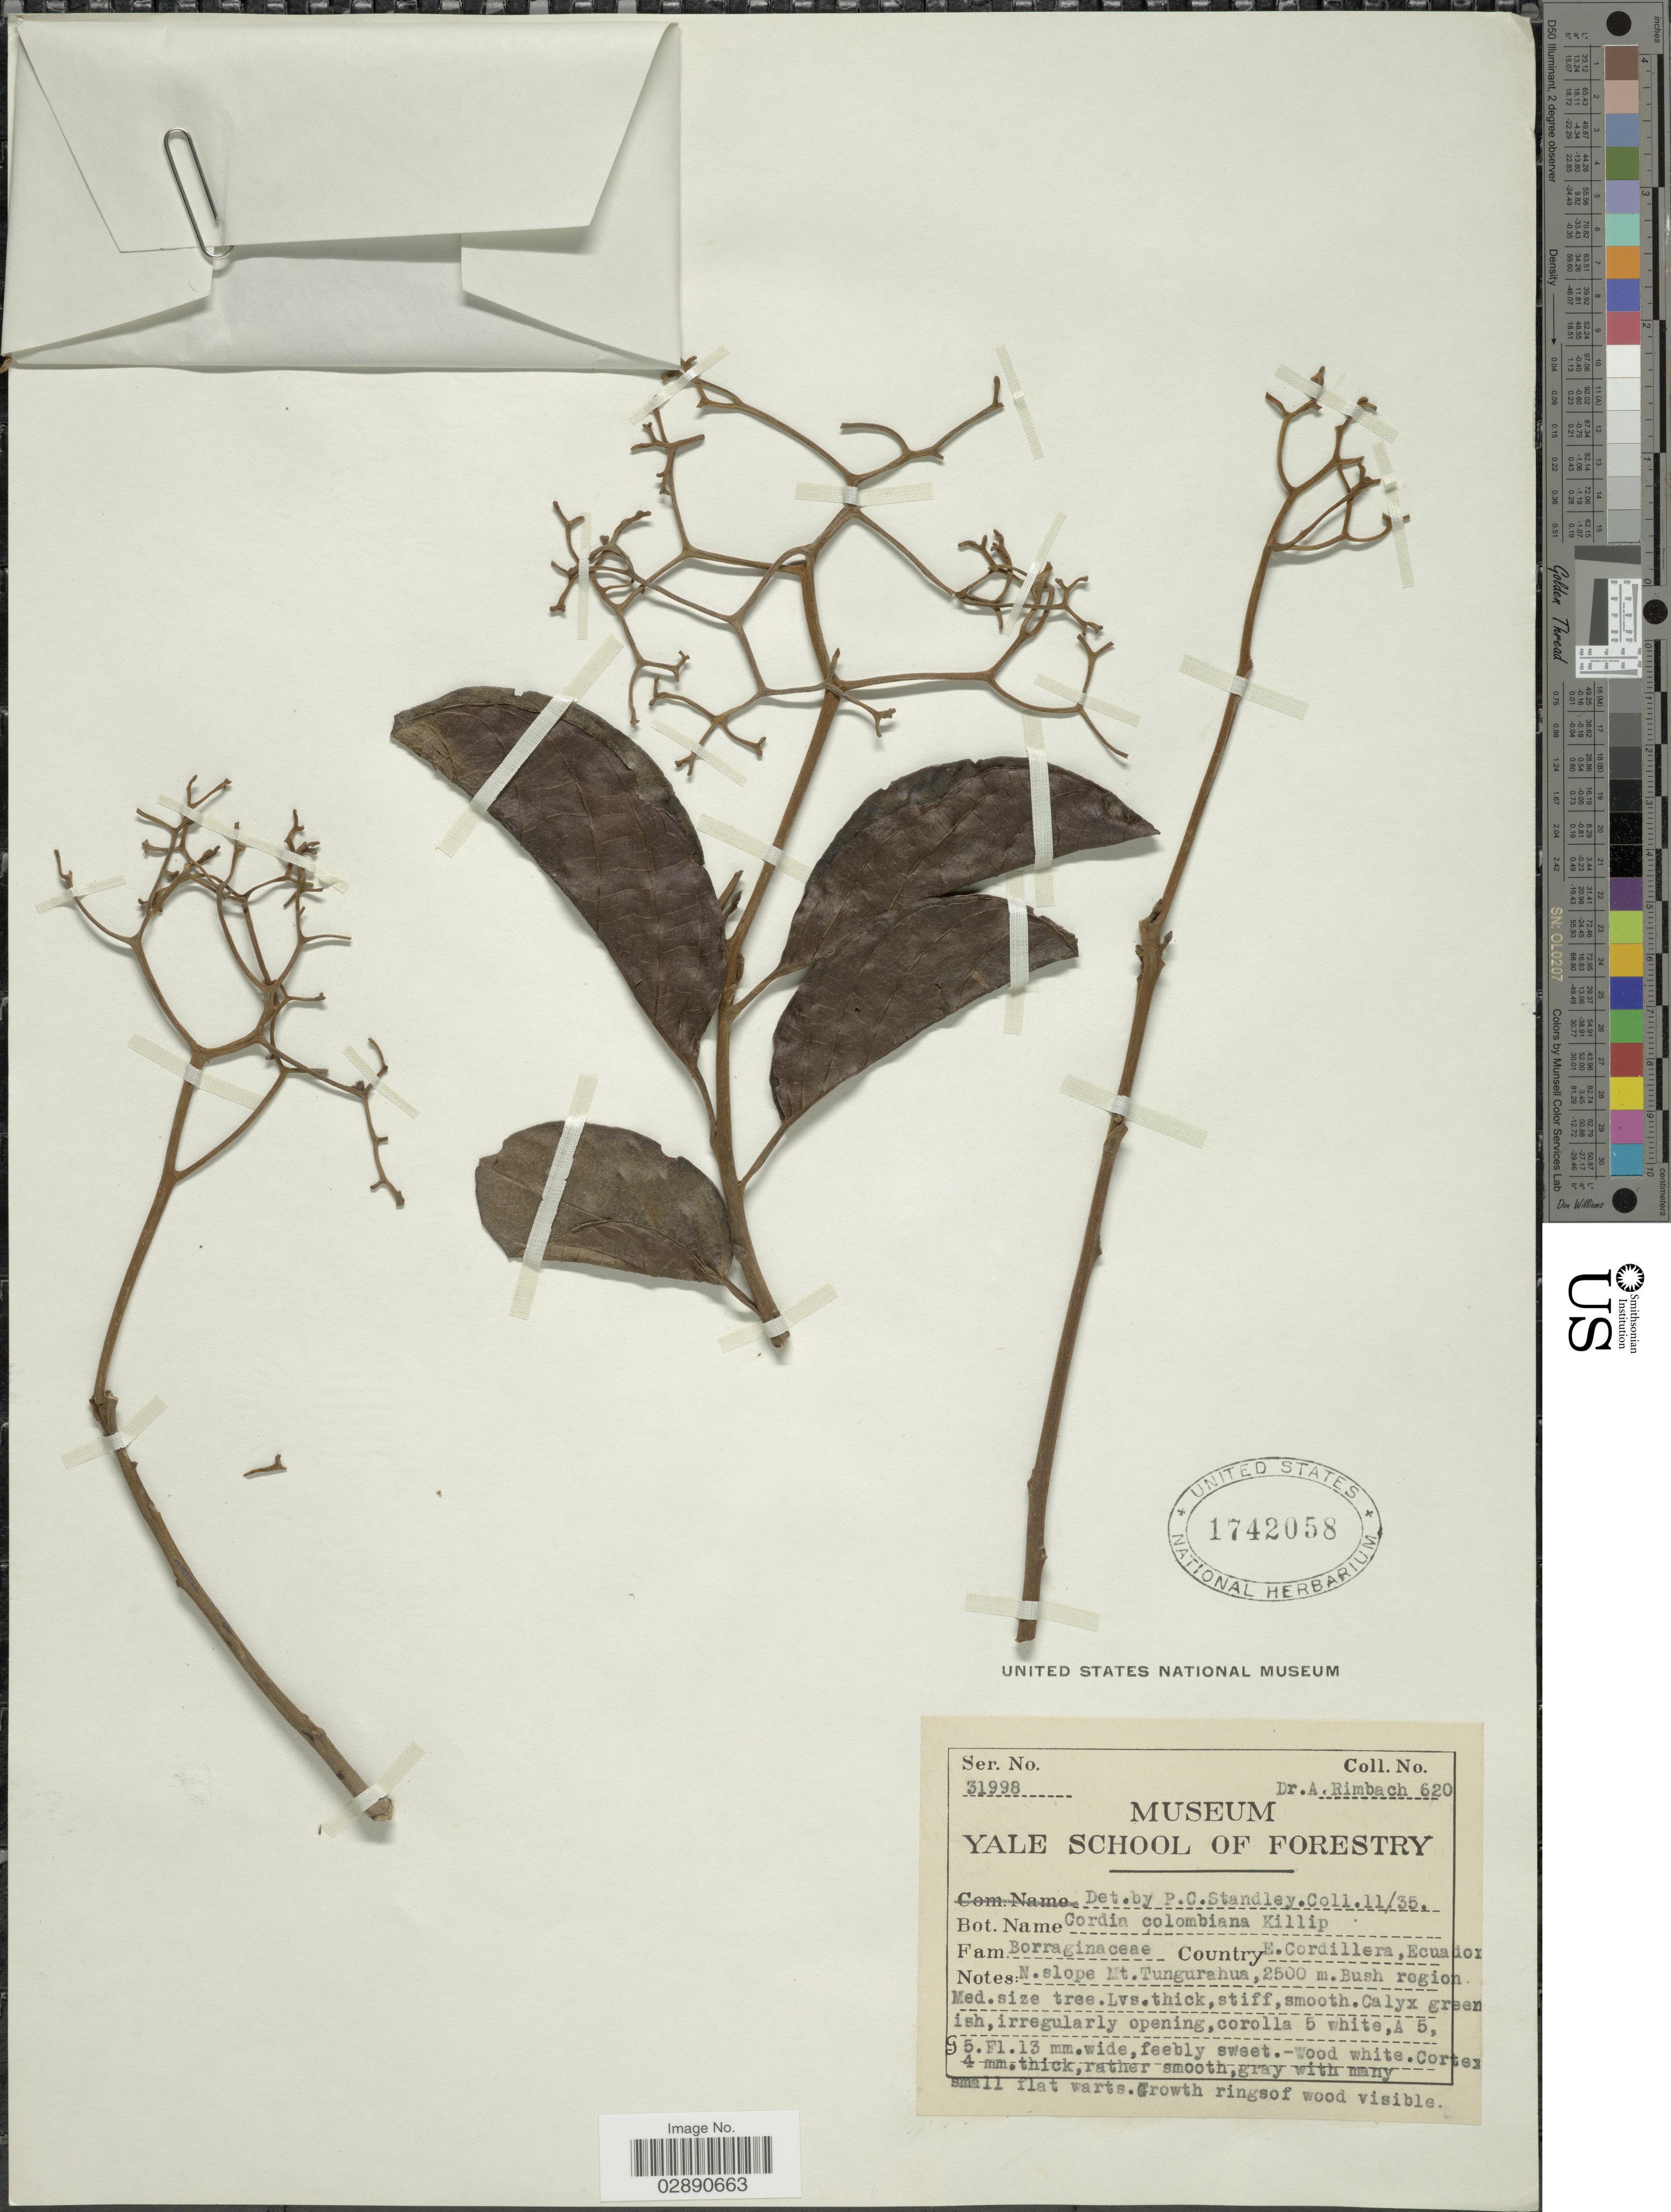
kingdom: Plantae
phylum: Tracheophyta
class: Magnoliopsida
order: Boraginales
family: Cordiaceae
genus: Cordia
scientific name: Cordia colombiana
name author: Killip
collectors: A. Rimbach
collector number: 620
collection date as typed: Transcribed d/m/y: /11/35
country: Ecuador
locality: E. Cordillera. N. slope Mt. Tungurahua.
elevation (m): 2500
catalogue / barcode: US 1742058